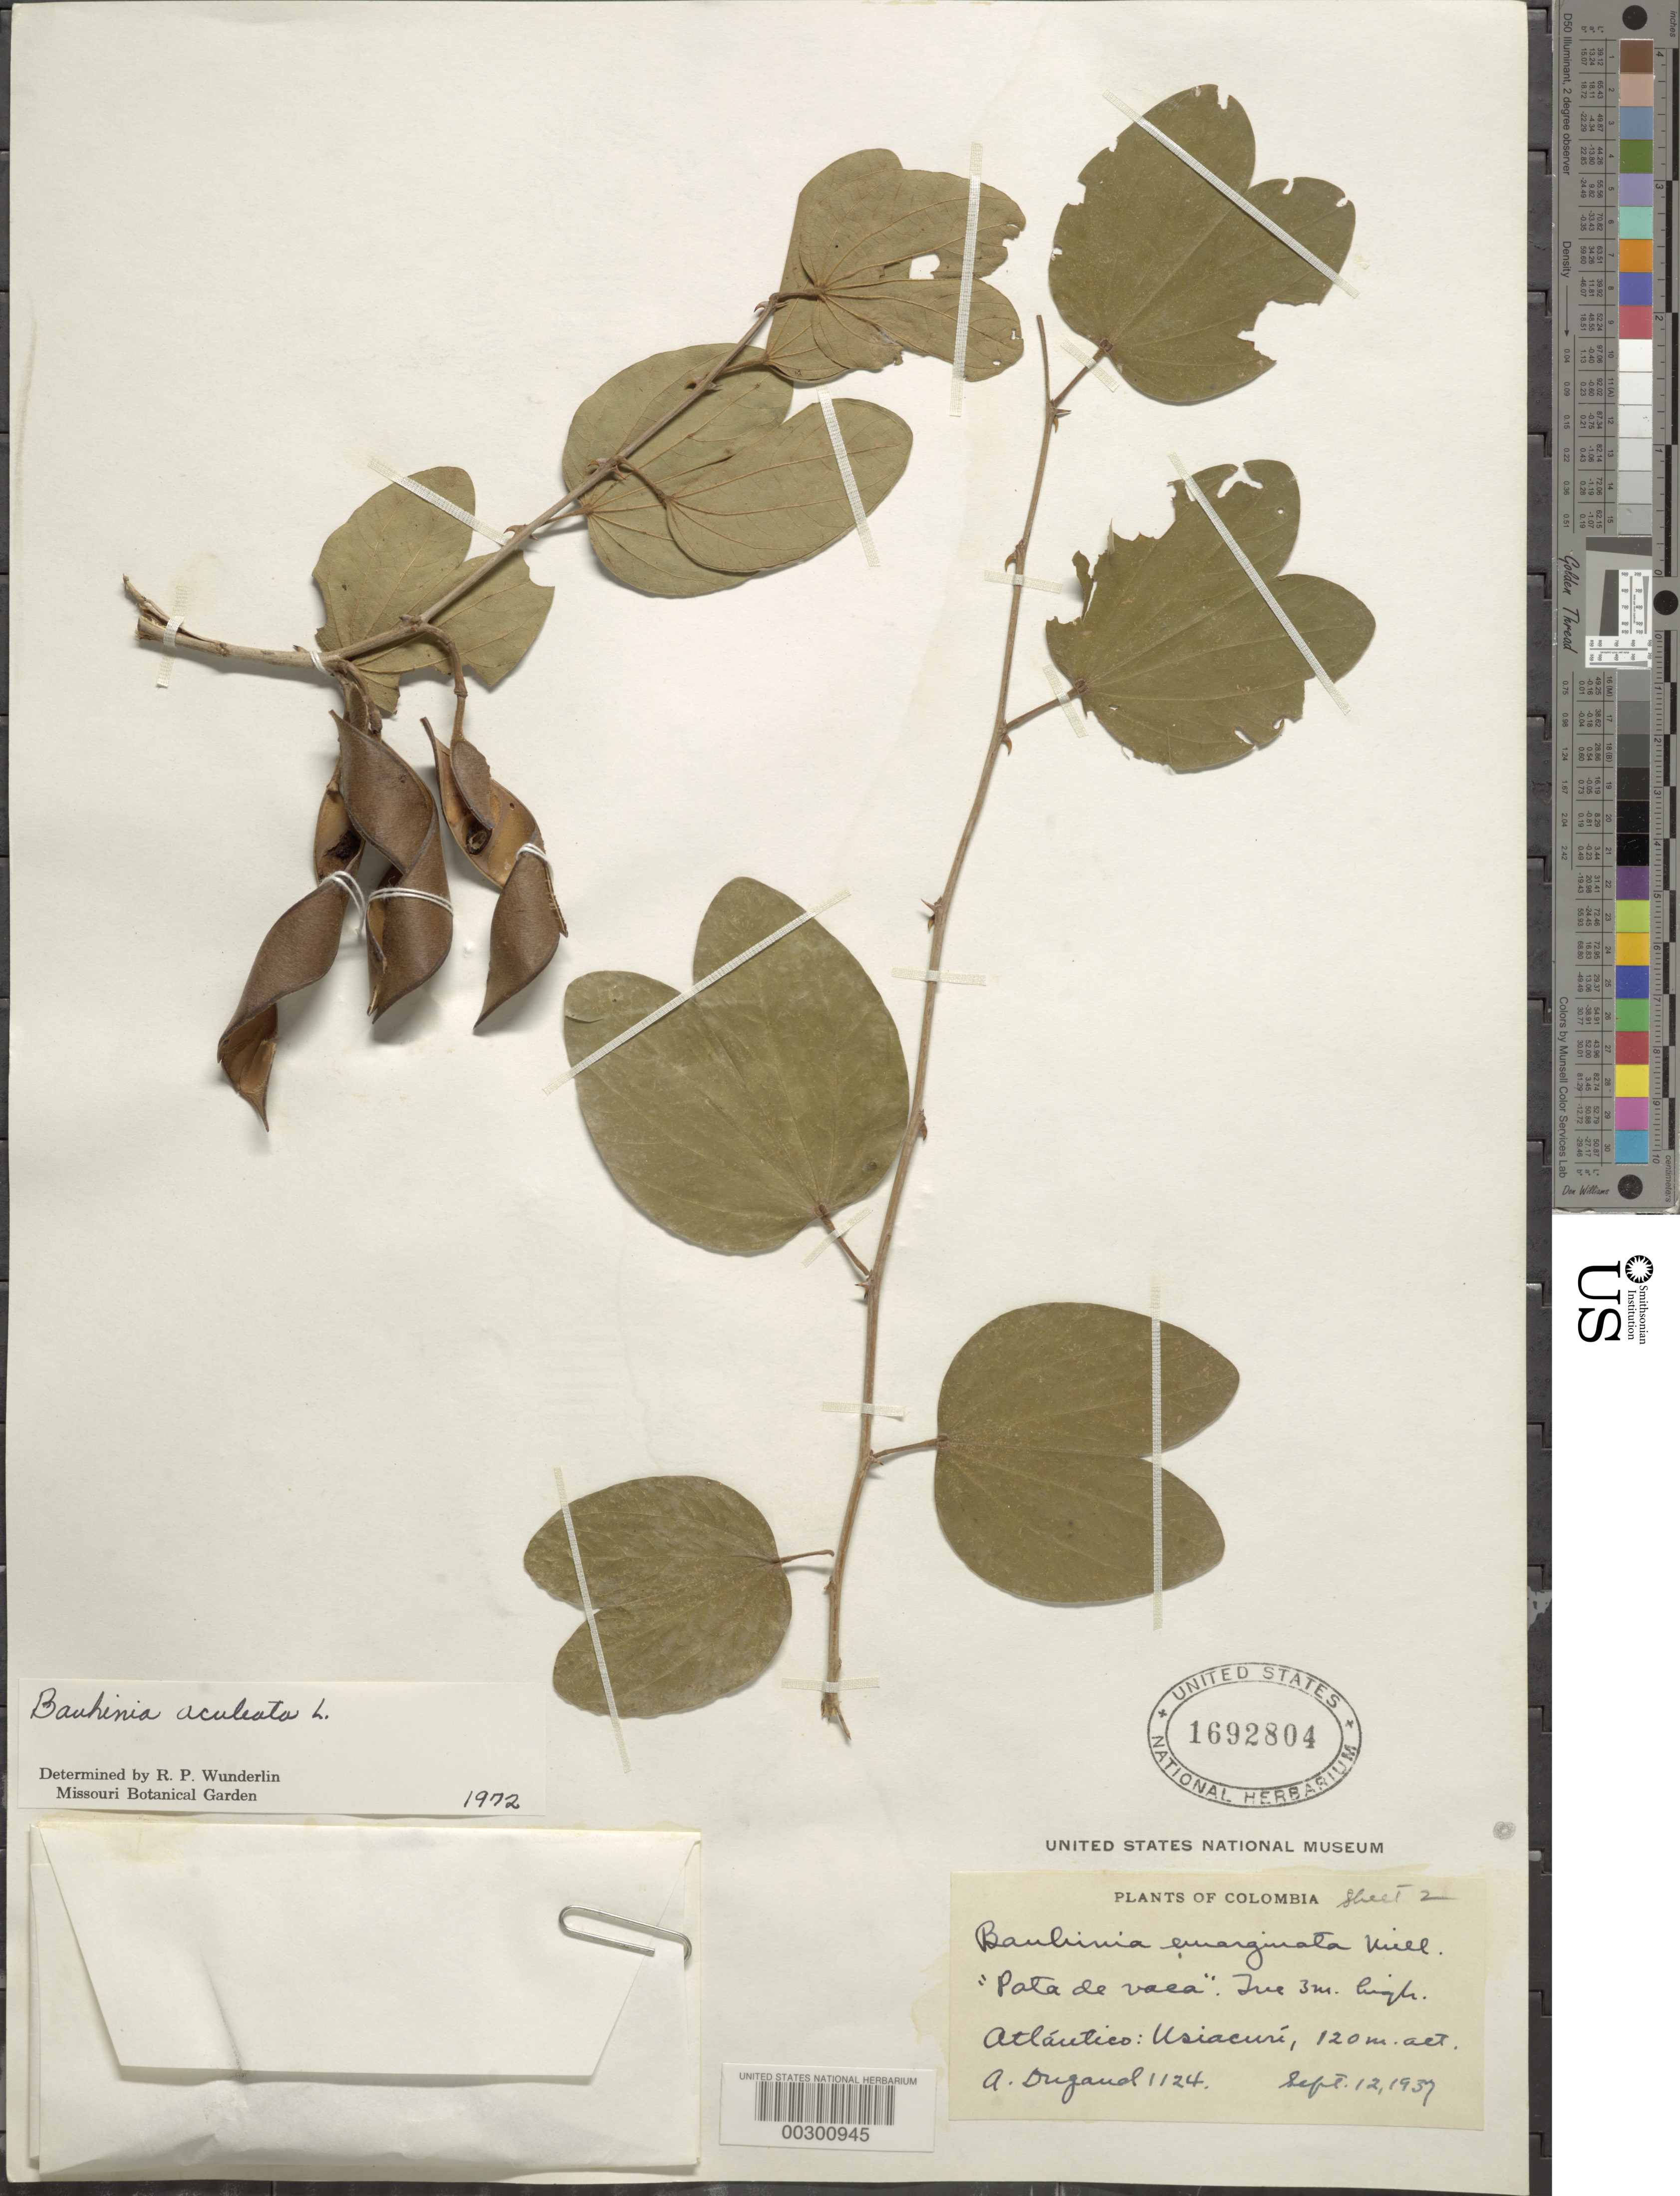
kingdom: Plantae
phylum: Tracheophyta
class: Magnoliopsida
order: Fabales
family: Fabaceae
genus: Bauhinia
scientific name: Bauhinia aculeata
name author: L.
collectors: A. Dugand G.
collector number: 1124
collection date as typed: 12 Sep 1937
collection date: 1937-09-12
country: Colombia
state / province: Atlántico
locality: Usiacuri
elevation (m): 120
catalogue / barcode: US 1692804